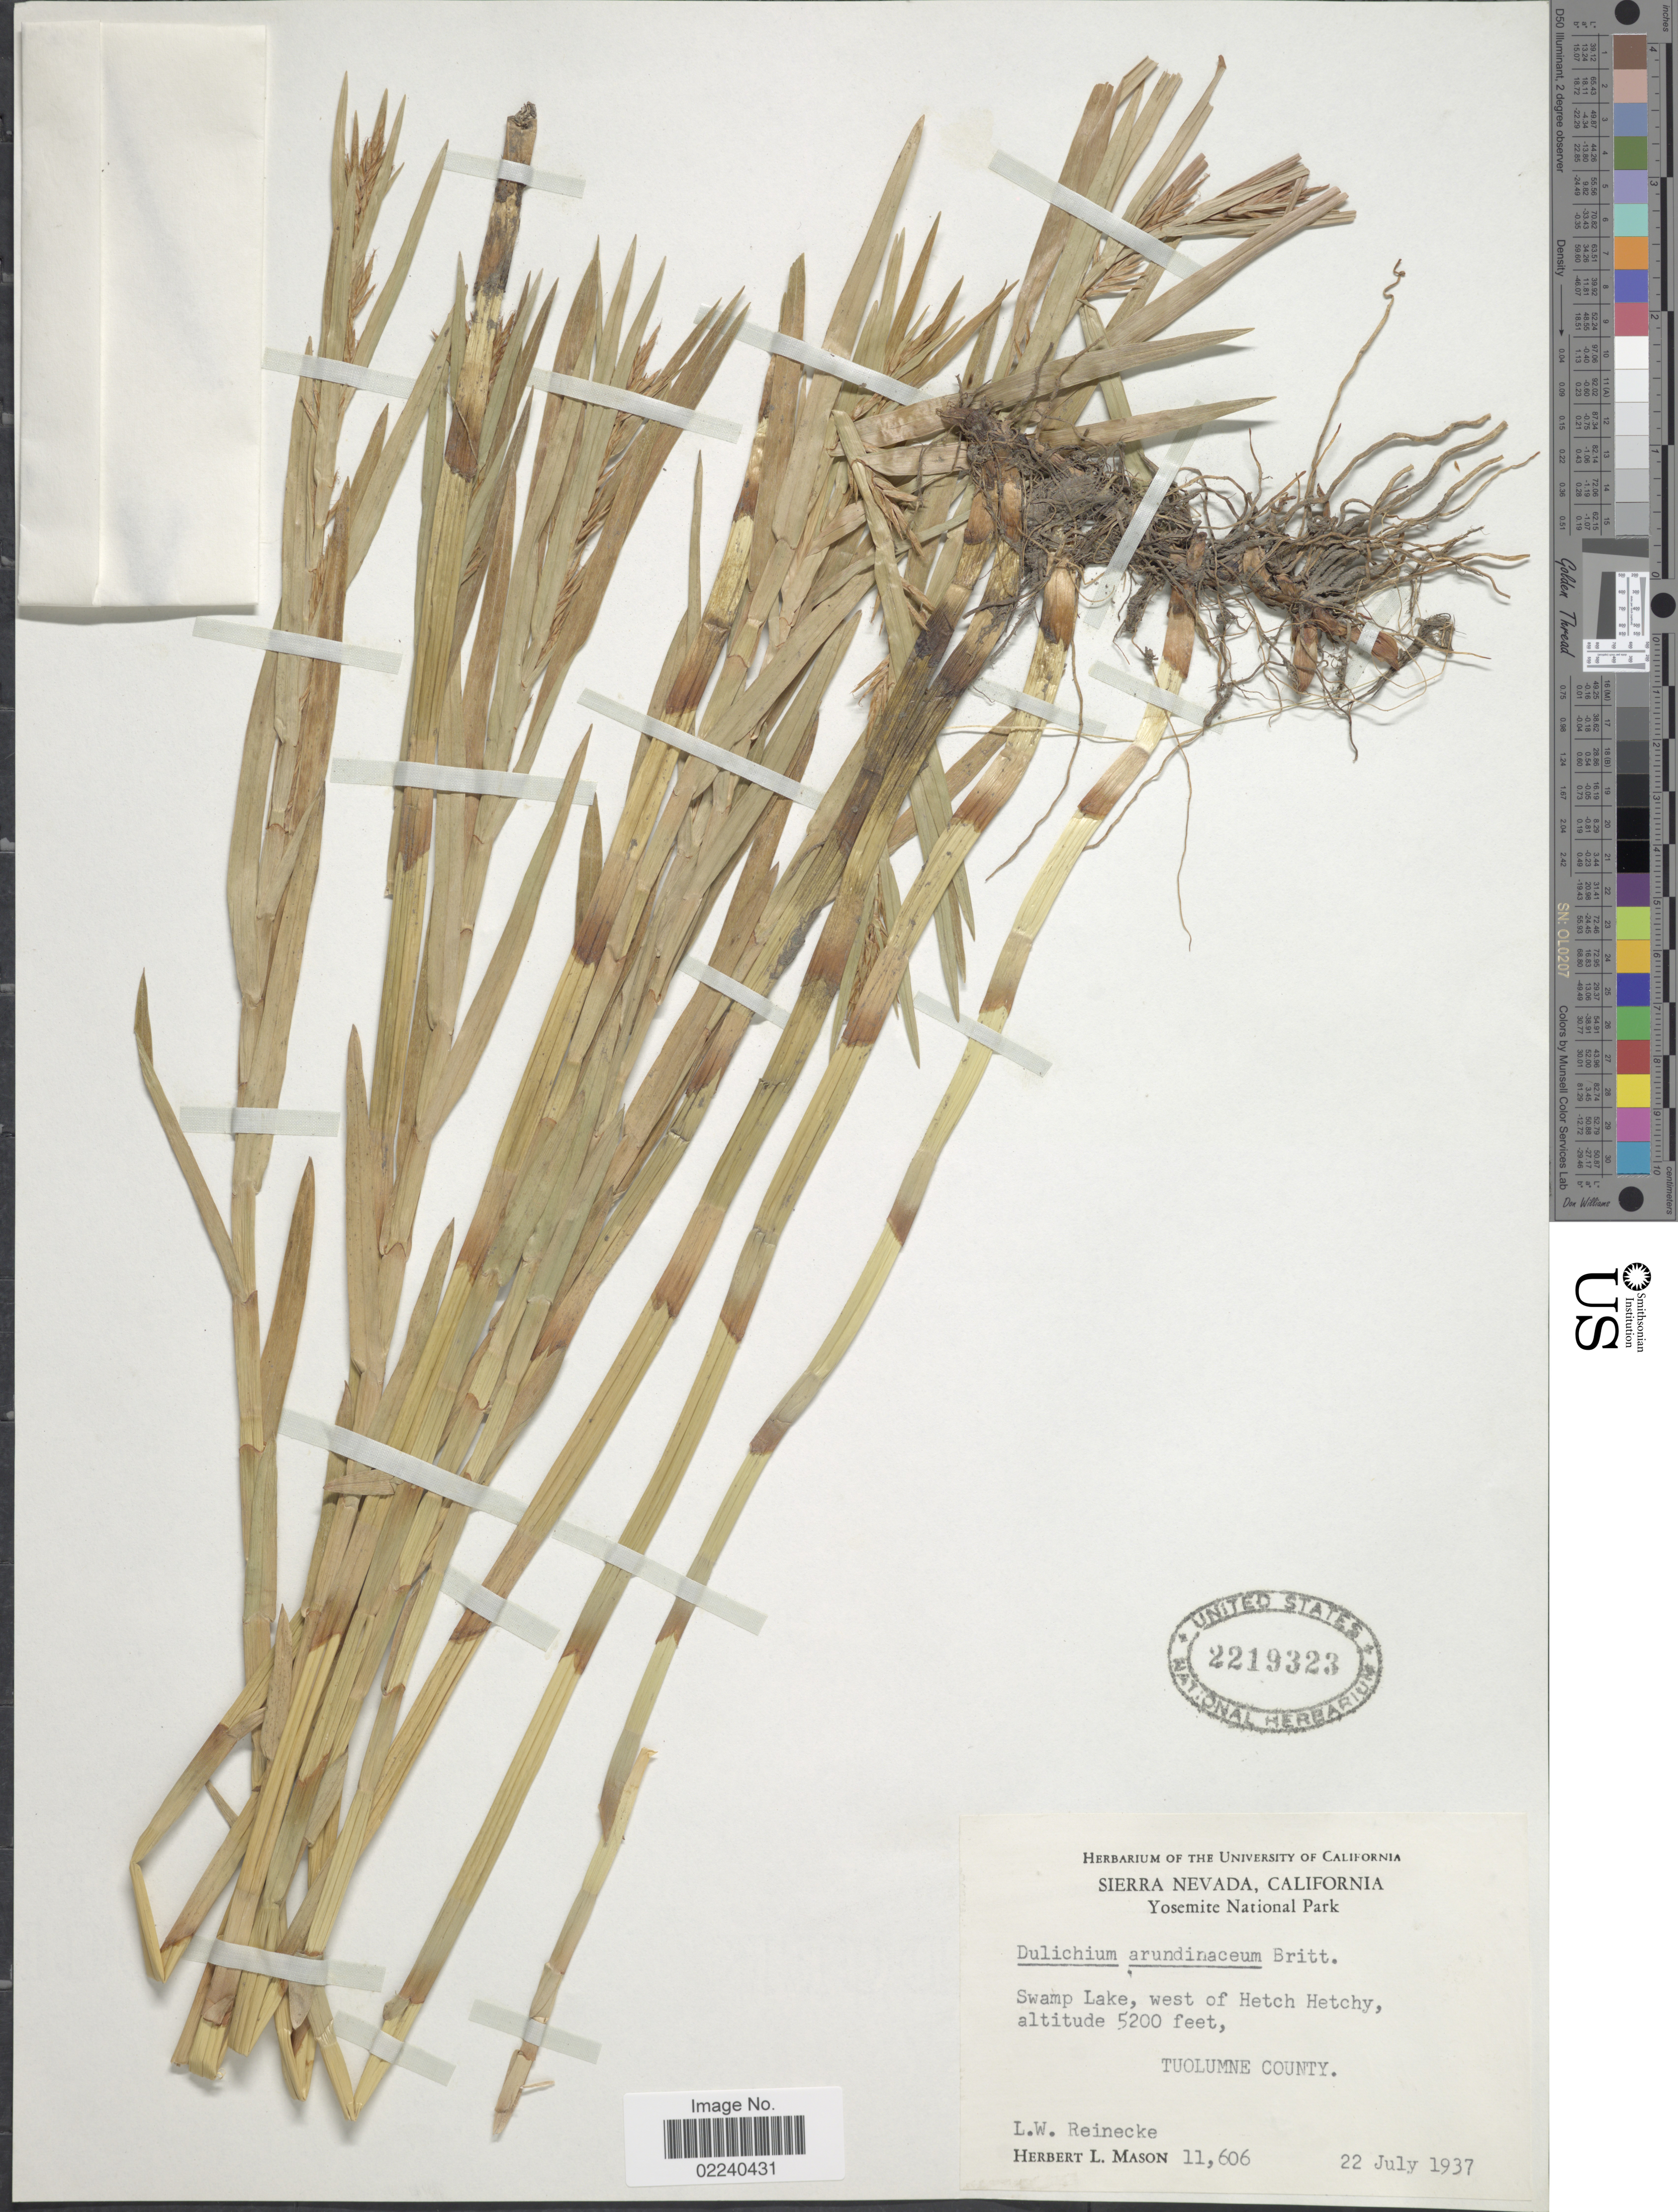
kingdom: Plantae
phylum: Tracheophyta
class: Liliopsida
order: Poales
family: Cyperaceae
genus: Dulichium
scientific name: Dulichium arundinaceum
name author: (L.) Britton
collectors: L. Reinecke & H. L. Mason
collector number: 11606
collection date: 1937-07-22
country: United States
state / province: California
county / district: Tuolumne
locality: Sierra Nevada,Yosemite National Park, Swamp Lake, west of Hetch Hetchy, Tuolumne County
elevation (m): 1585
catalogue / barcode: US 2219323